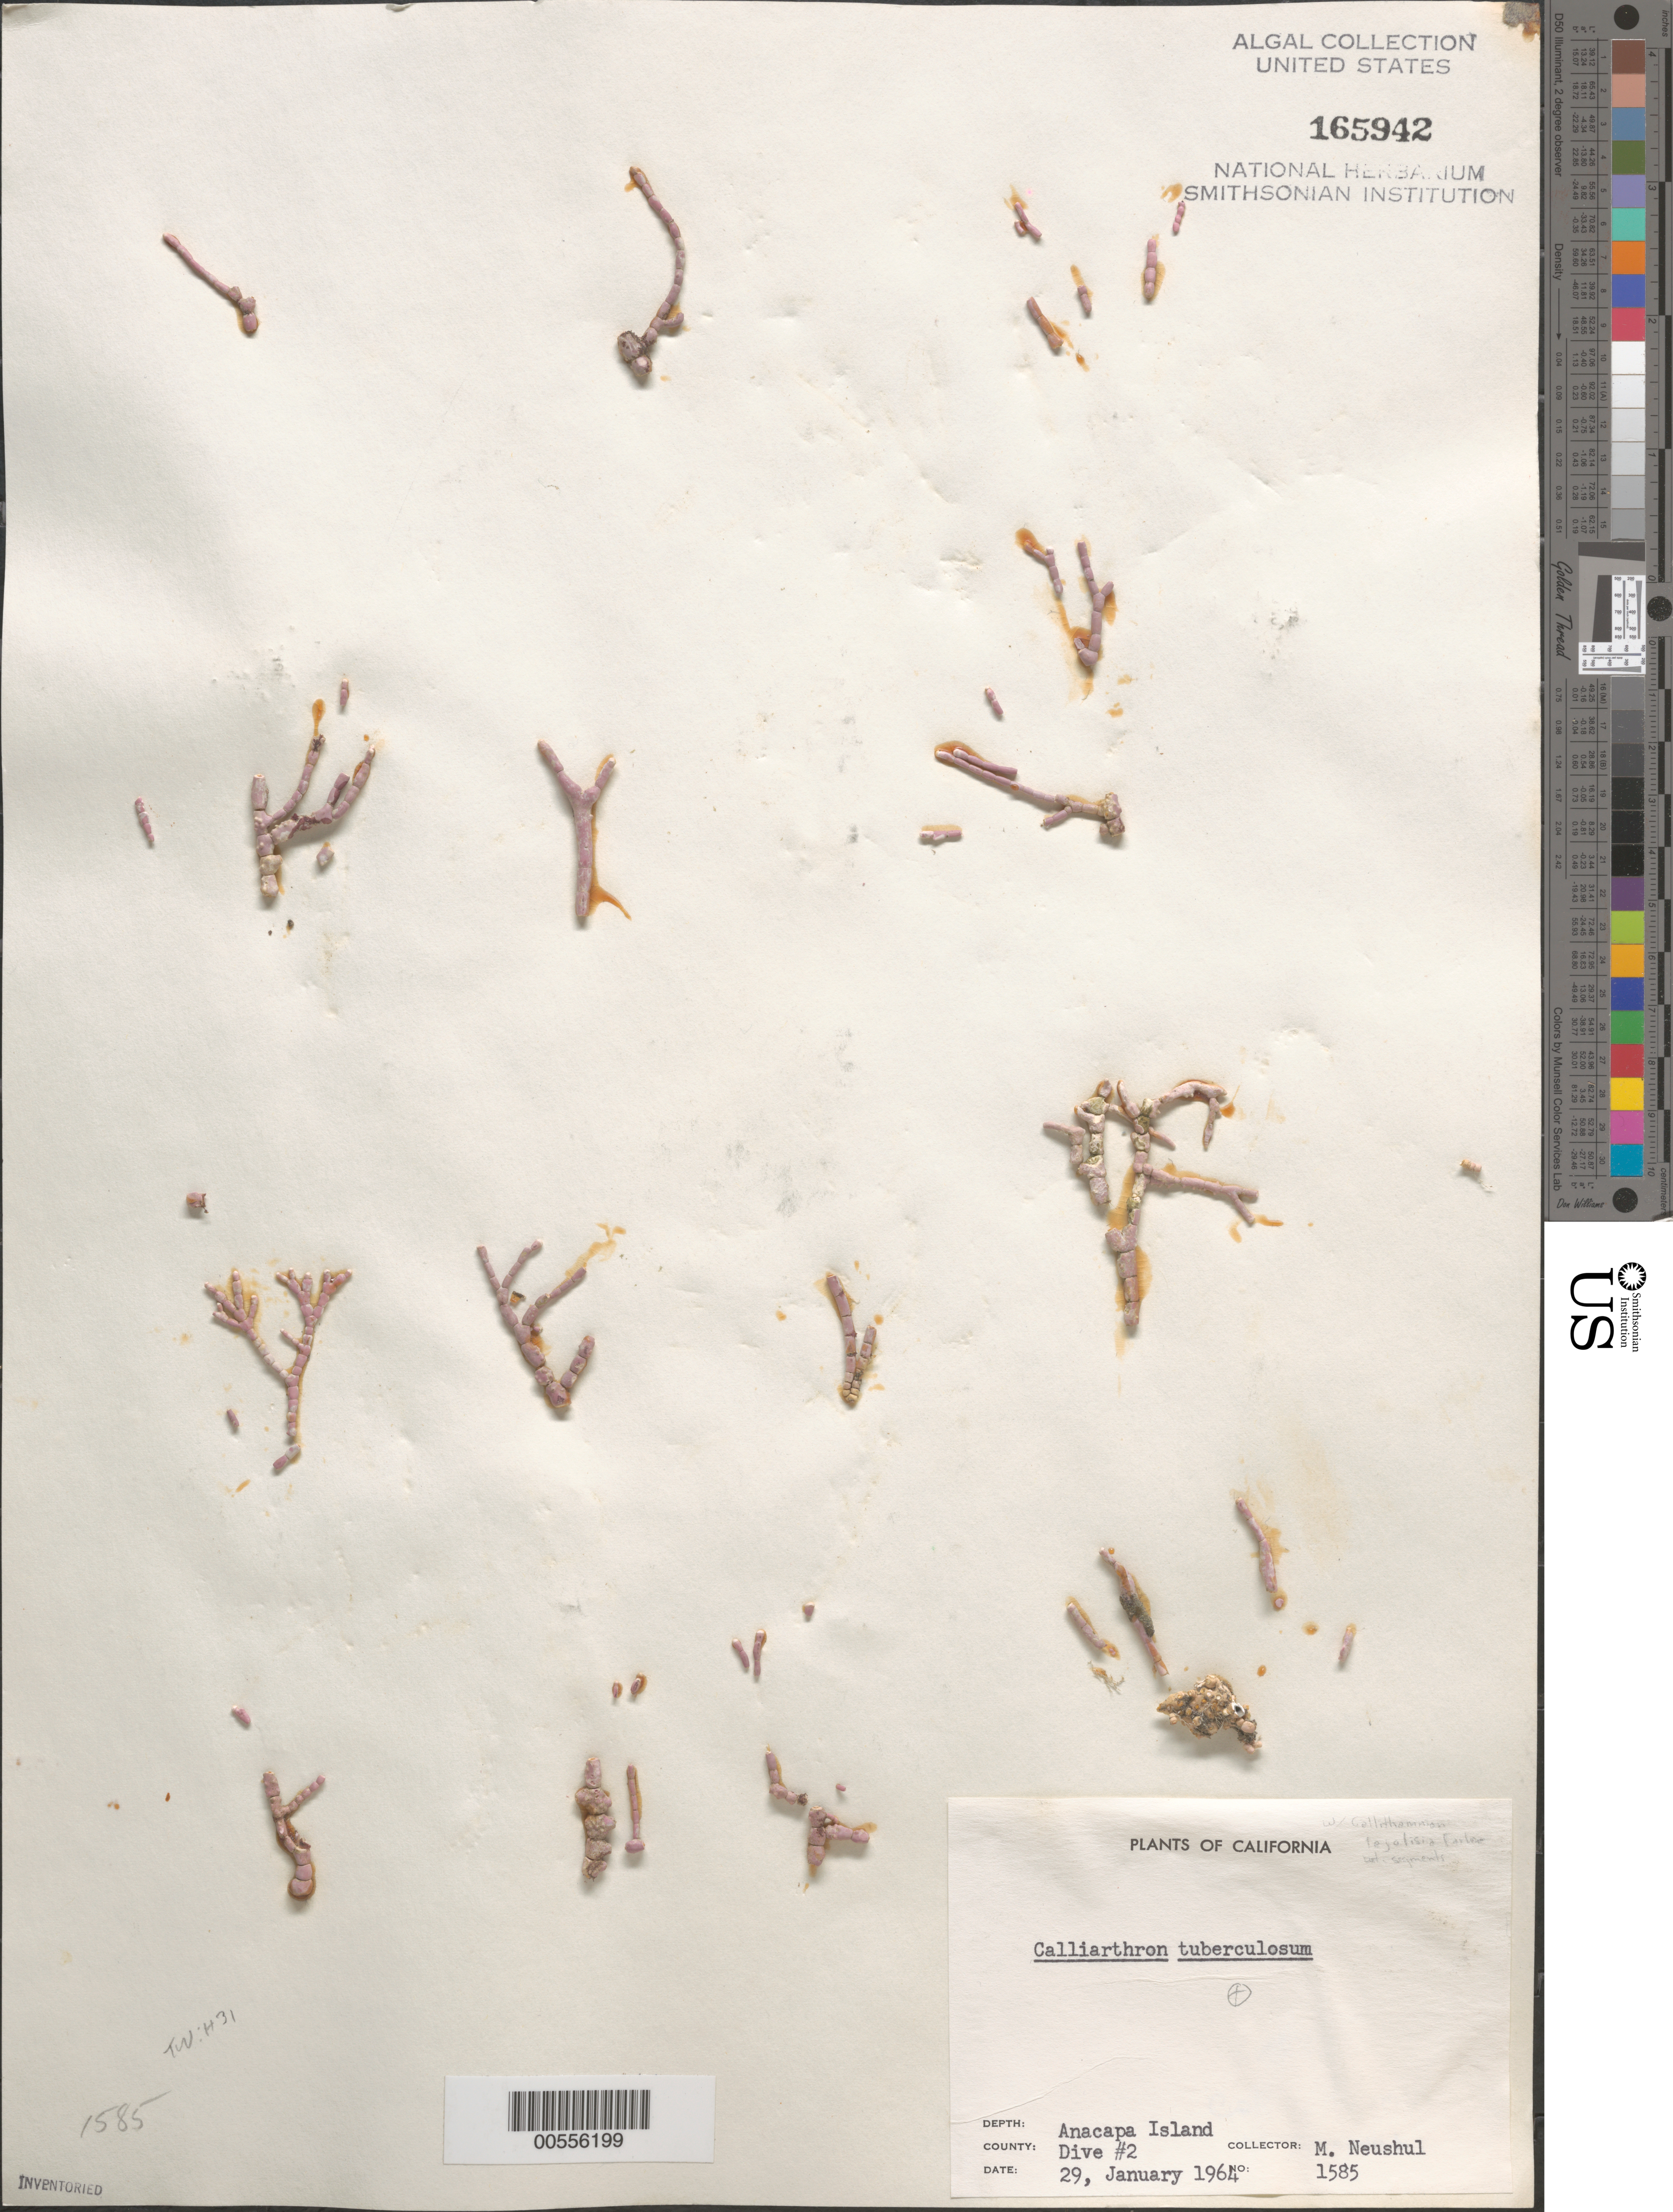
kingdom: Plantae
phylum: Rhodophyta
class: Florideophyceae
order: Corallinales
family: Corallinaceae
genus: Calliarthron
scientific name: Calliarthron tuberculosum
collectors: M. Neushul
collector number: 1585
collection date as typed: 20 Jan 1964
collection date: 1964-01-20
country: United States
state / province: California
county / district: Ventura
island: Anacapa Island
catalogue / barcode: US 165942